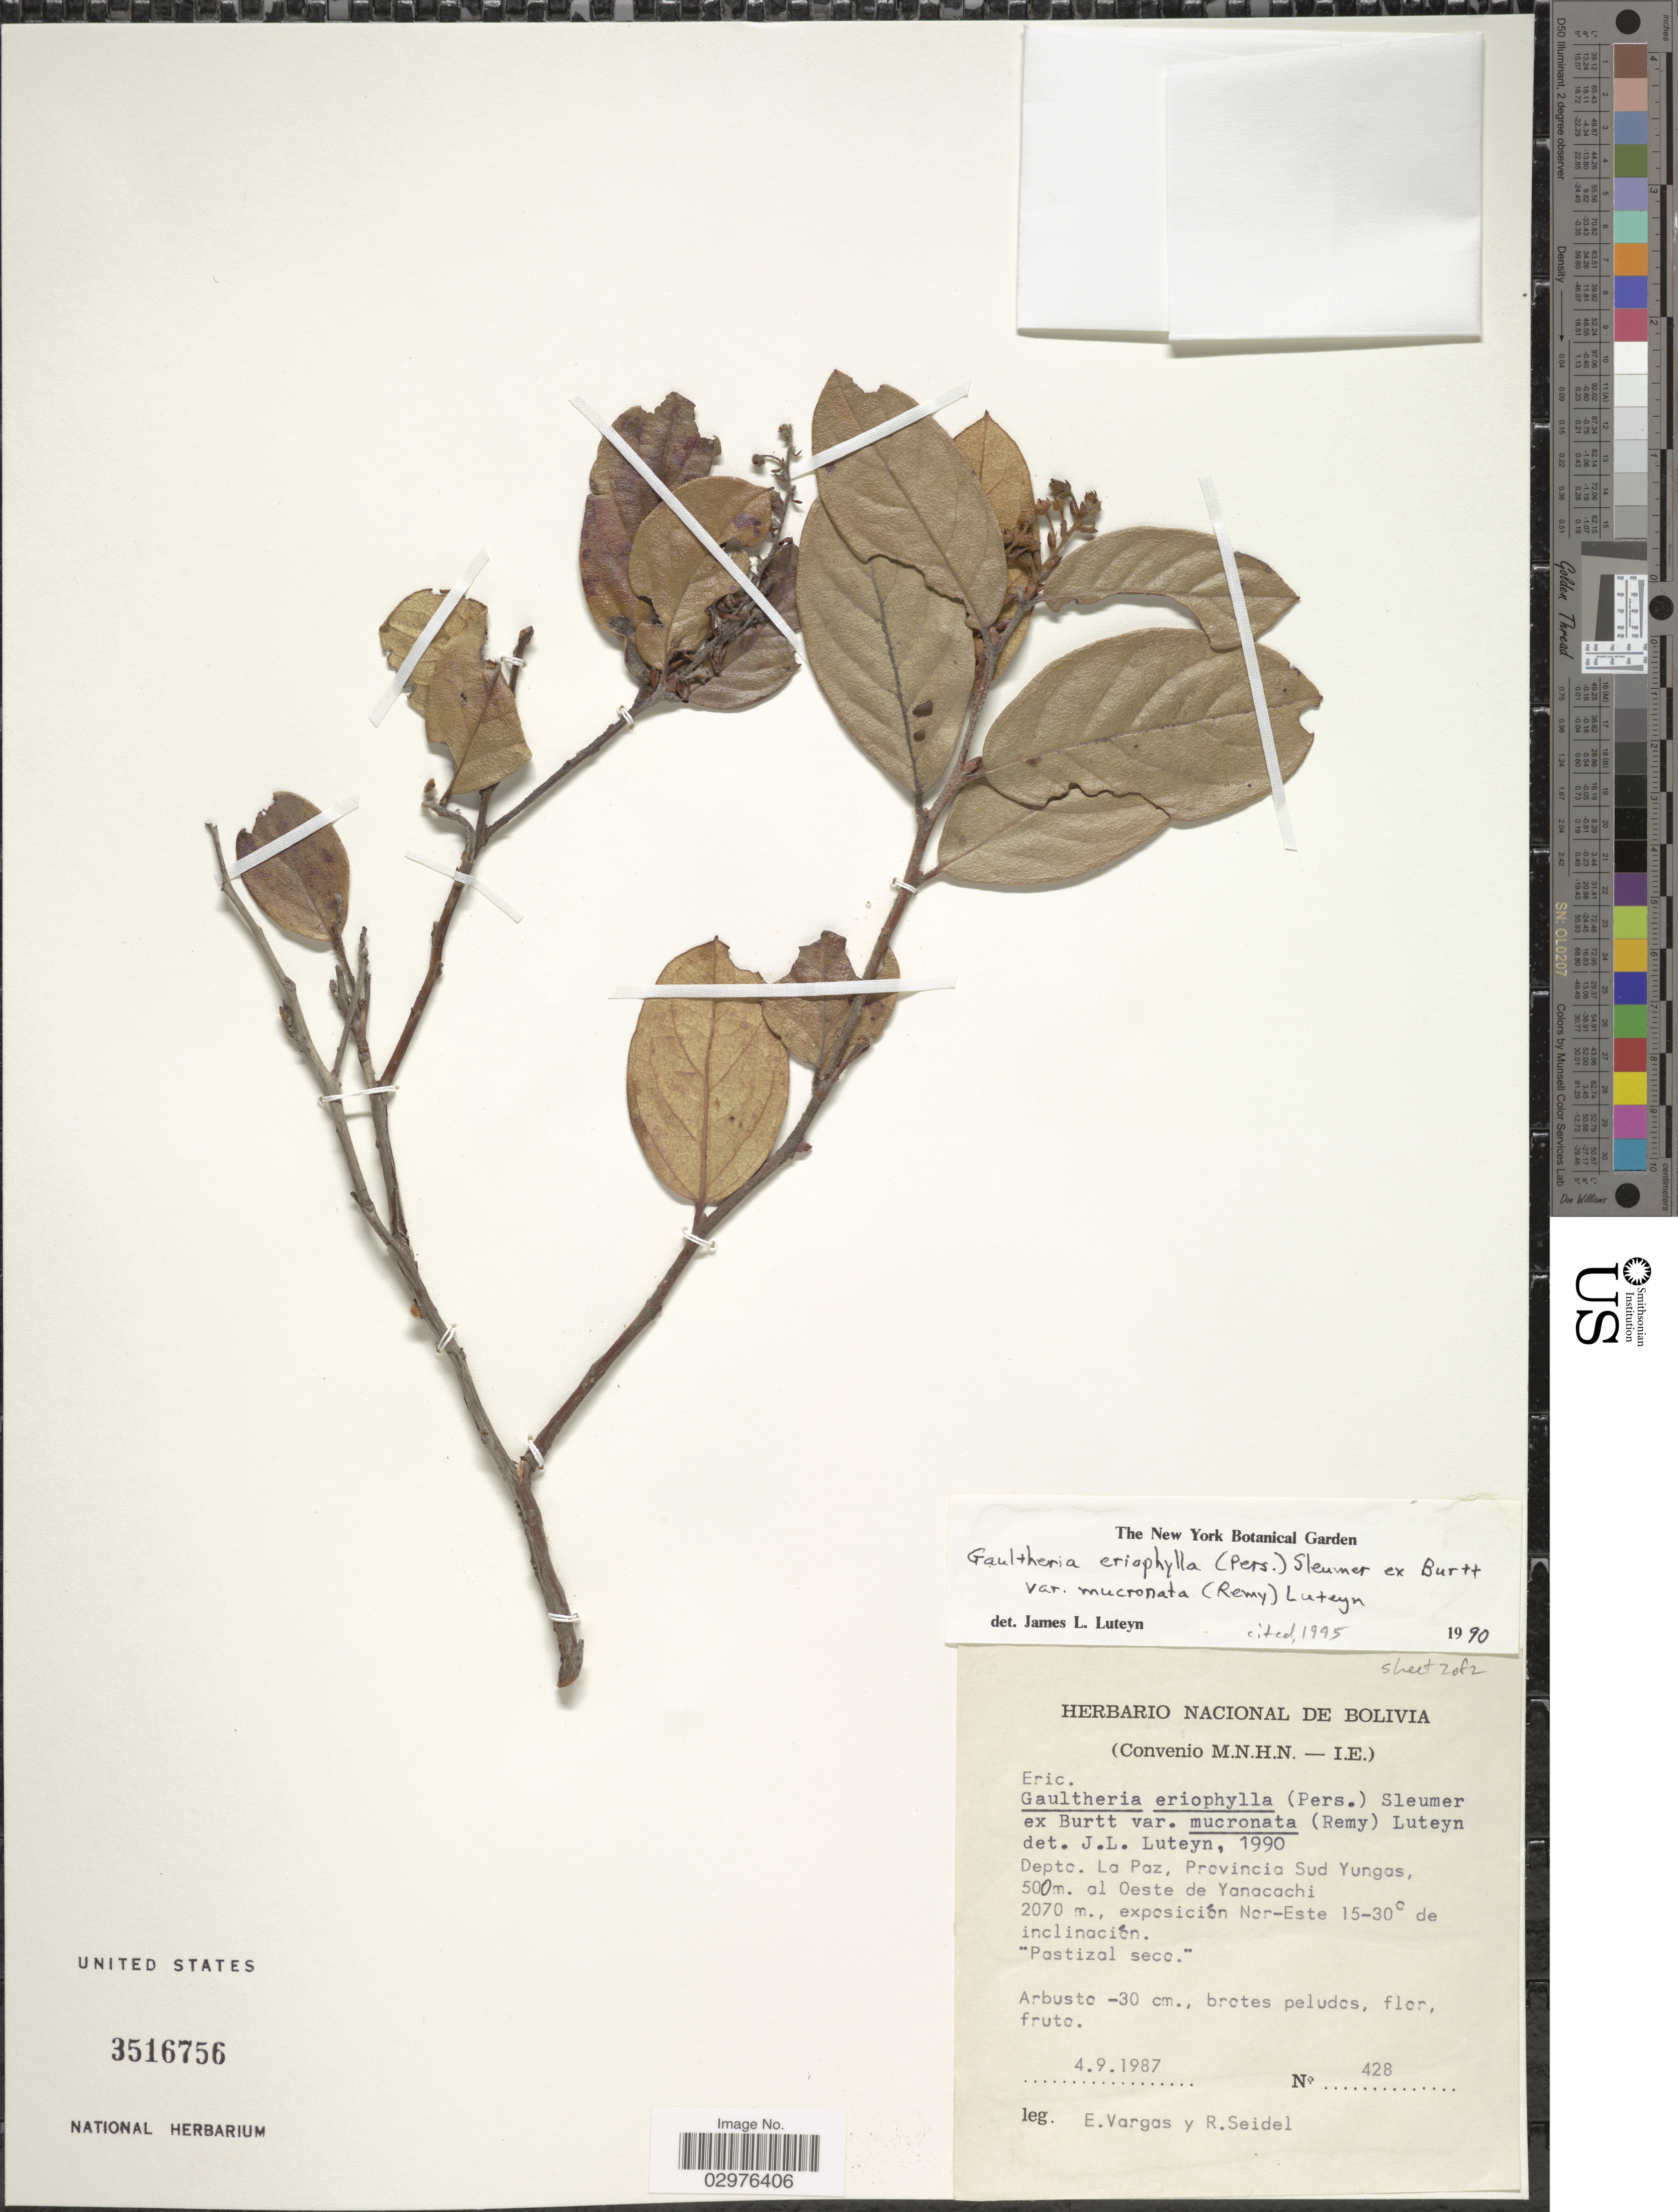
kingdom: Plantae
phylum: Tracheophyta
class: Magnoliopsida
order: Ericales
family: Ericaceae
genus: Gaultheria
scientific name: Gaultheria eriophylla var. mucronata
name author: Luteyn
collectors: E. Vargas & R. Seidel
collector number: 428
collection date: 1987-09-04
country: Bolivia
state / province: La Paz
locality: Depto. La Paz, Provincia Sud Yungas, 500m. al Oeste de Yanacachi, exposición Nor-Este 15-30º de inclinación. "Pastizal seco".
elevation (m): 2070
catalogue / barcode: US 3516756